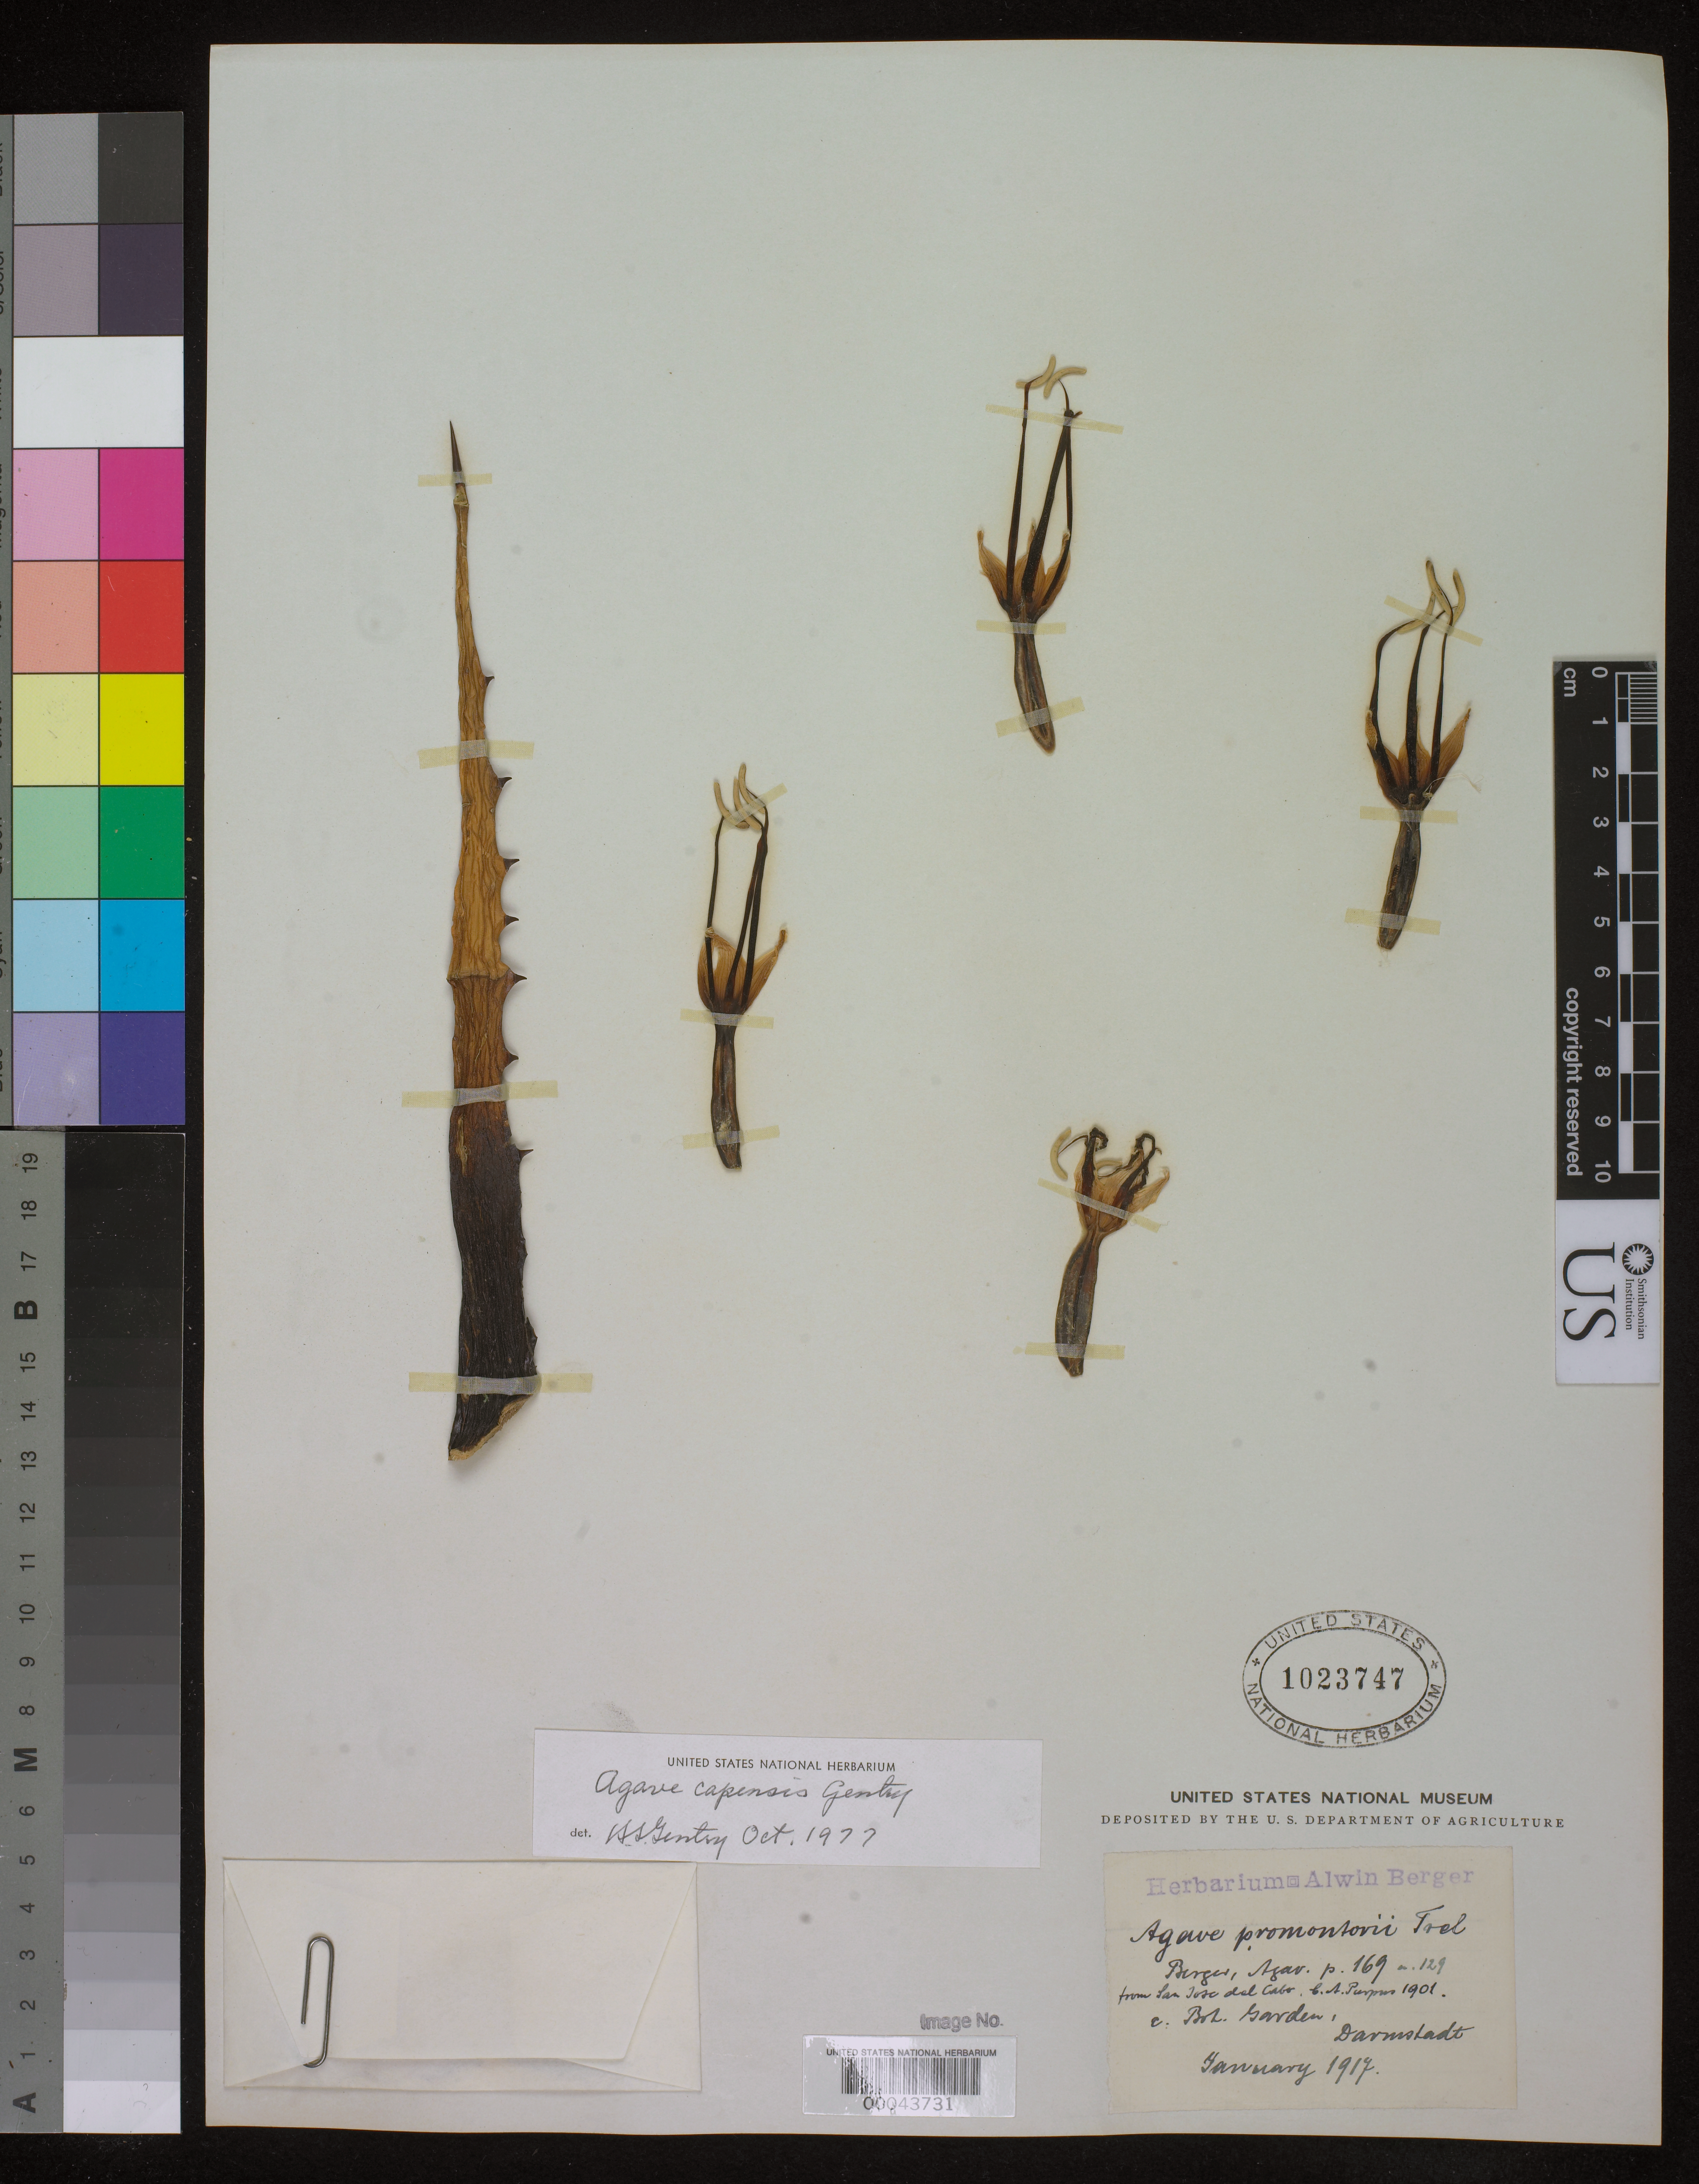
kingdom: Plantae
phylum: Tracheophyta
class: Liliopsida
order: Asparagales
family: Asparagaceae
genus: Agave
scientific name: Agave capensis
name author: Gentry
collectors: ex herb. A. Berger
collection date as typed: Jan 1917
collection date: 1917-01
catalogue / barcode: US 1023747